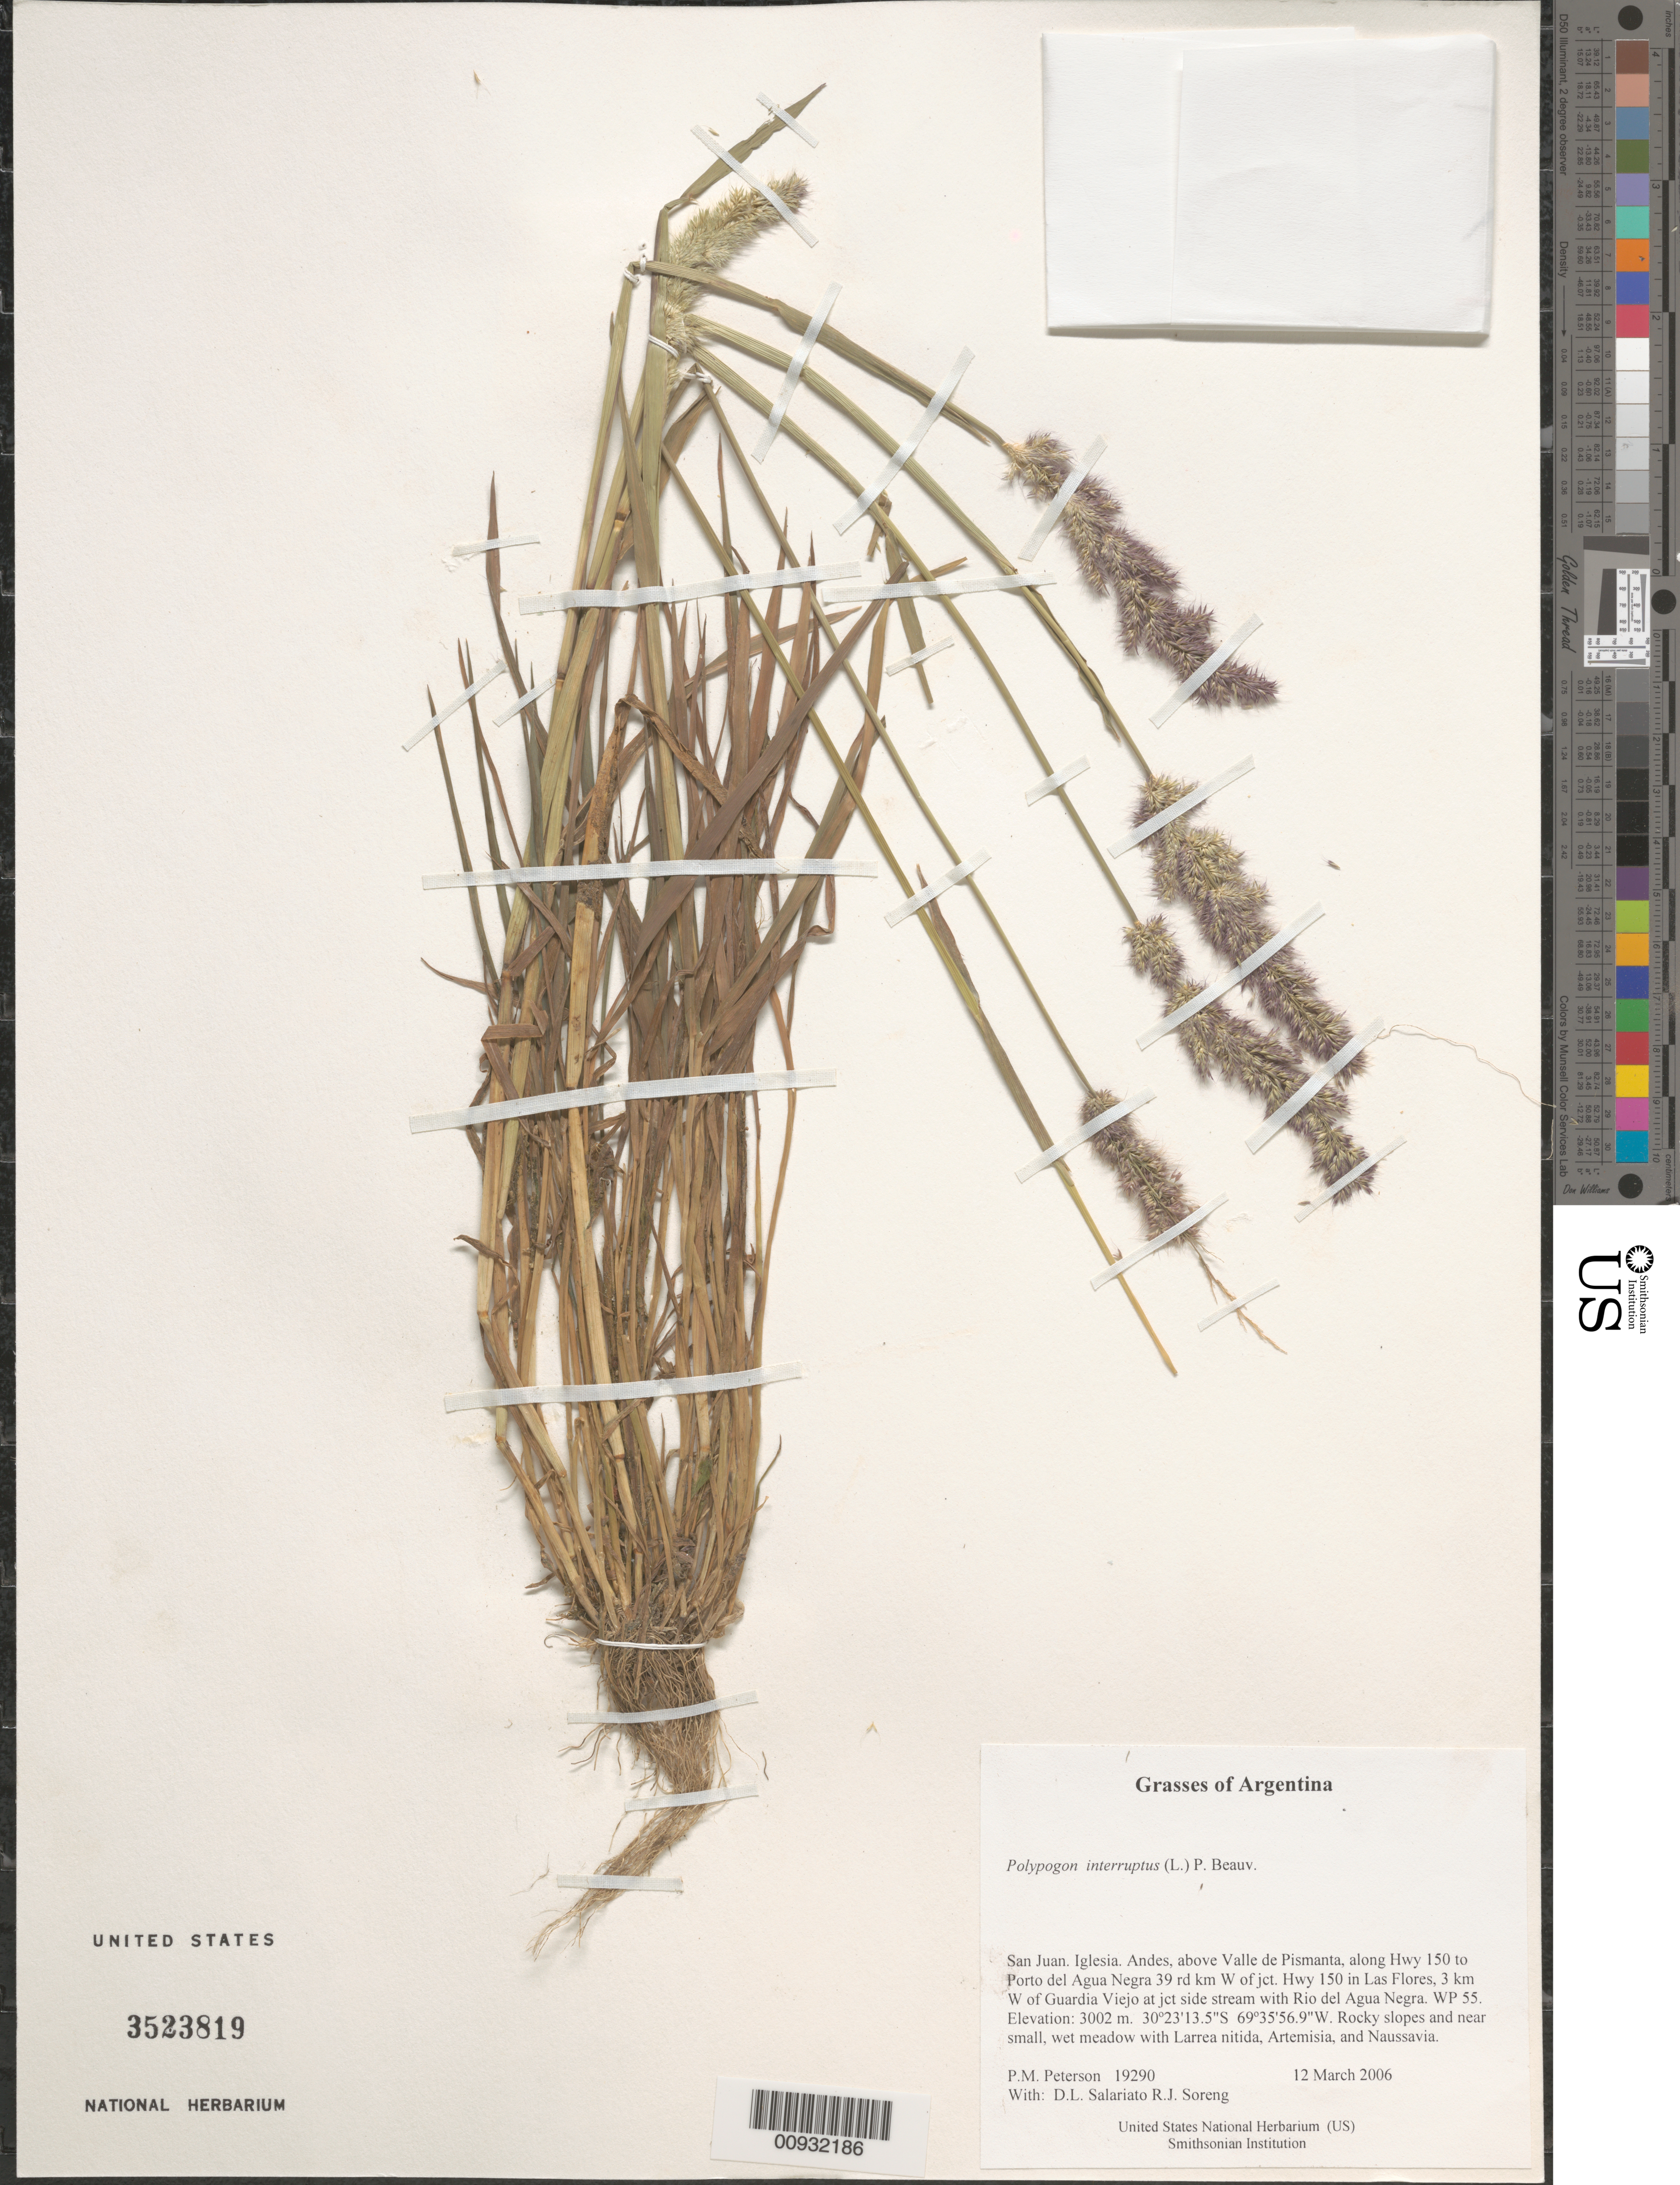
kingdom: Plantae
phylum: Tracheophyta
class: Liliopsida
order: Poales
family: Poaceae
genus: Polypogon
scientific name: Polypogon interruptus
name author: Kunth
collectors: P. M. Peterson, R. J. Soreng, D. Salariato & A. Panizza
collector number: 19290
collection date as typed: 12 Mar 2006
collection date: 2006-03-12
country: Argentina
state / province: San Juan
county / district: Iglesia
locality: Andes, above Valle de Pismanta, along Hwy 150 to Porto del Agua Negra 39 rd km W of jct. Hwy 150 in Las Flores, 3 km W of Guardia Viejo at jct side stream with Rio del Agua Negra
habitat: Rocky slopes and near small, wet meadow with Larrea nitida, Artemisia, and Naussavia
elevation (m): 3002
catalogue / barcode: US 3523819